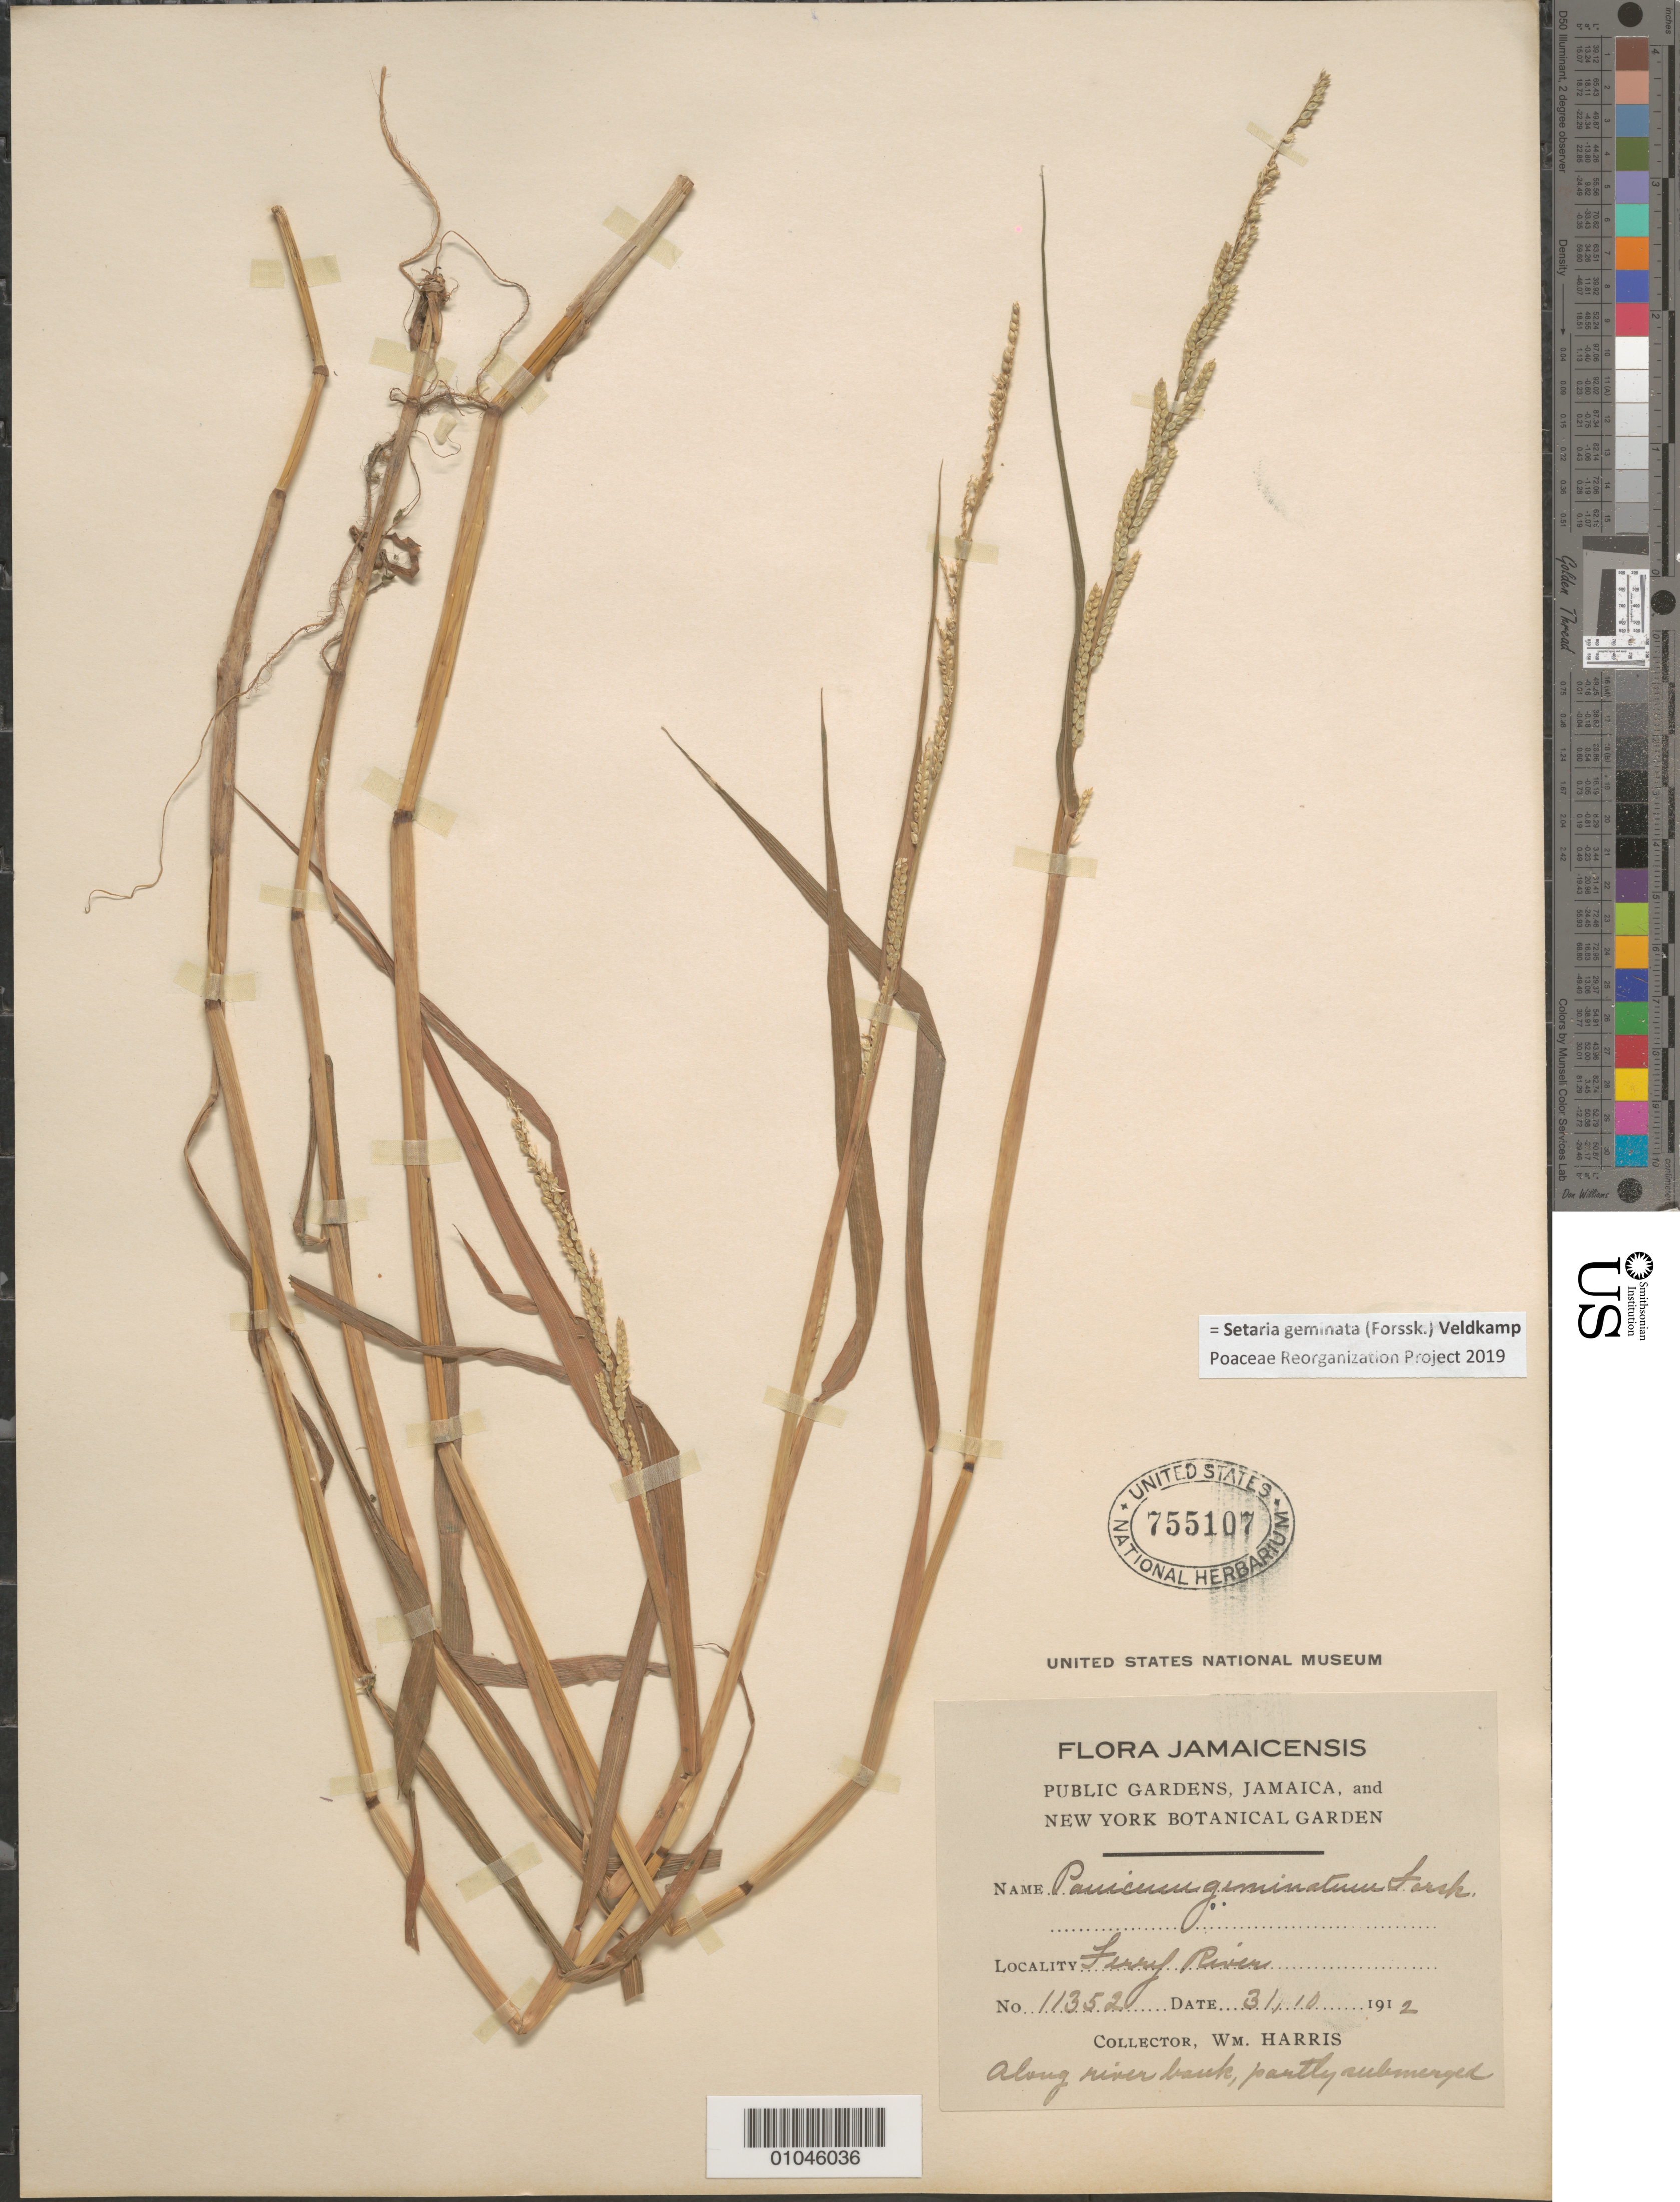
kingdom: Plantae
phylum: Tracheophyta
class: Liliopsida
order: Poales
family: Poaceae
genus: Paspalidium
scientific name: Paspalidium geminatum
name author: (Forssk.) Stapf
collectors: W. Harris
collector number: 11352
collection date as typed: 31 Oct 1912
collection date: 1912-10-31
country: Jamaica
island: Jamaica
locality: Ferry River. Along river bank, partly submerged.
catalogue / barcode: US 755107